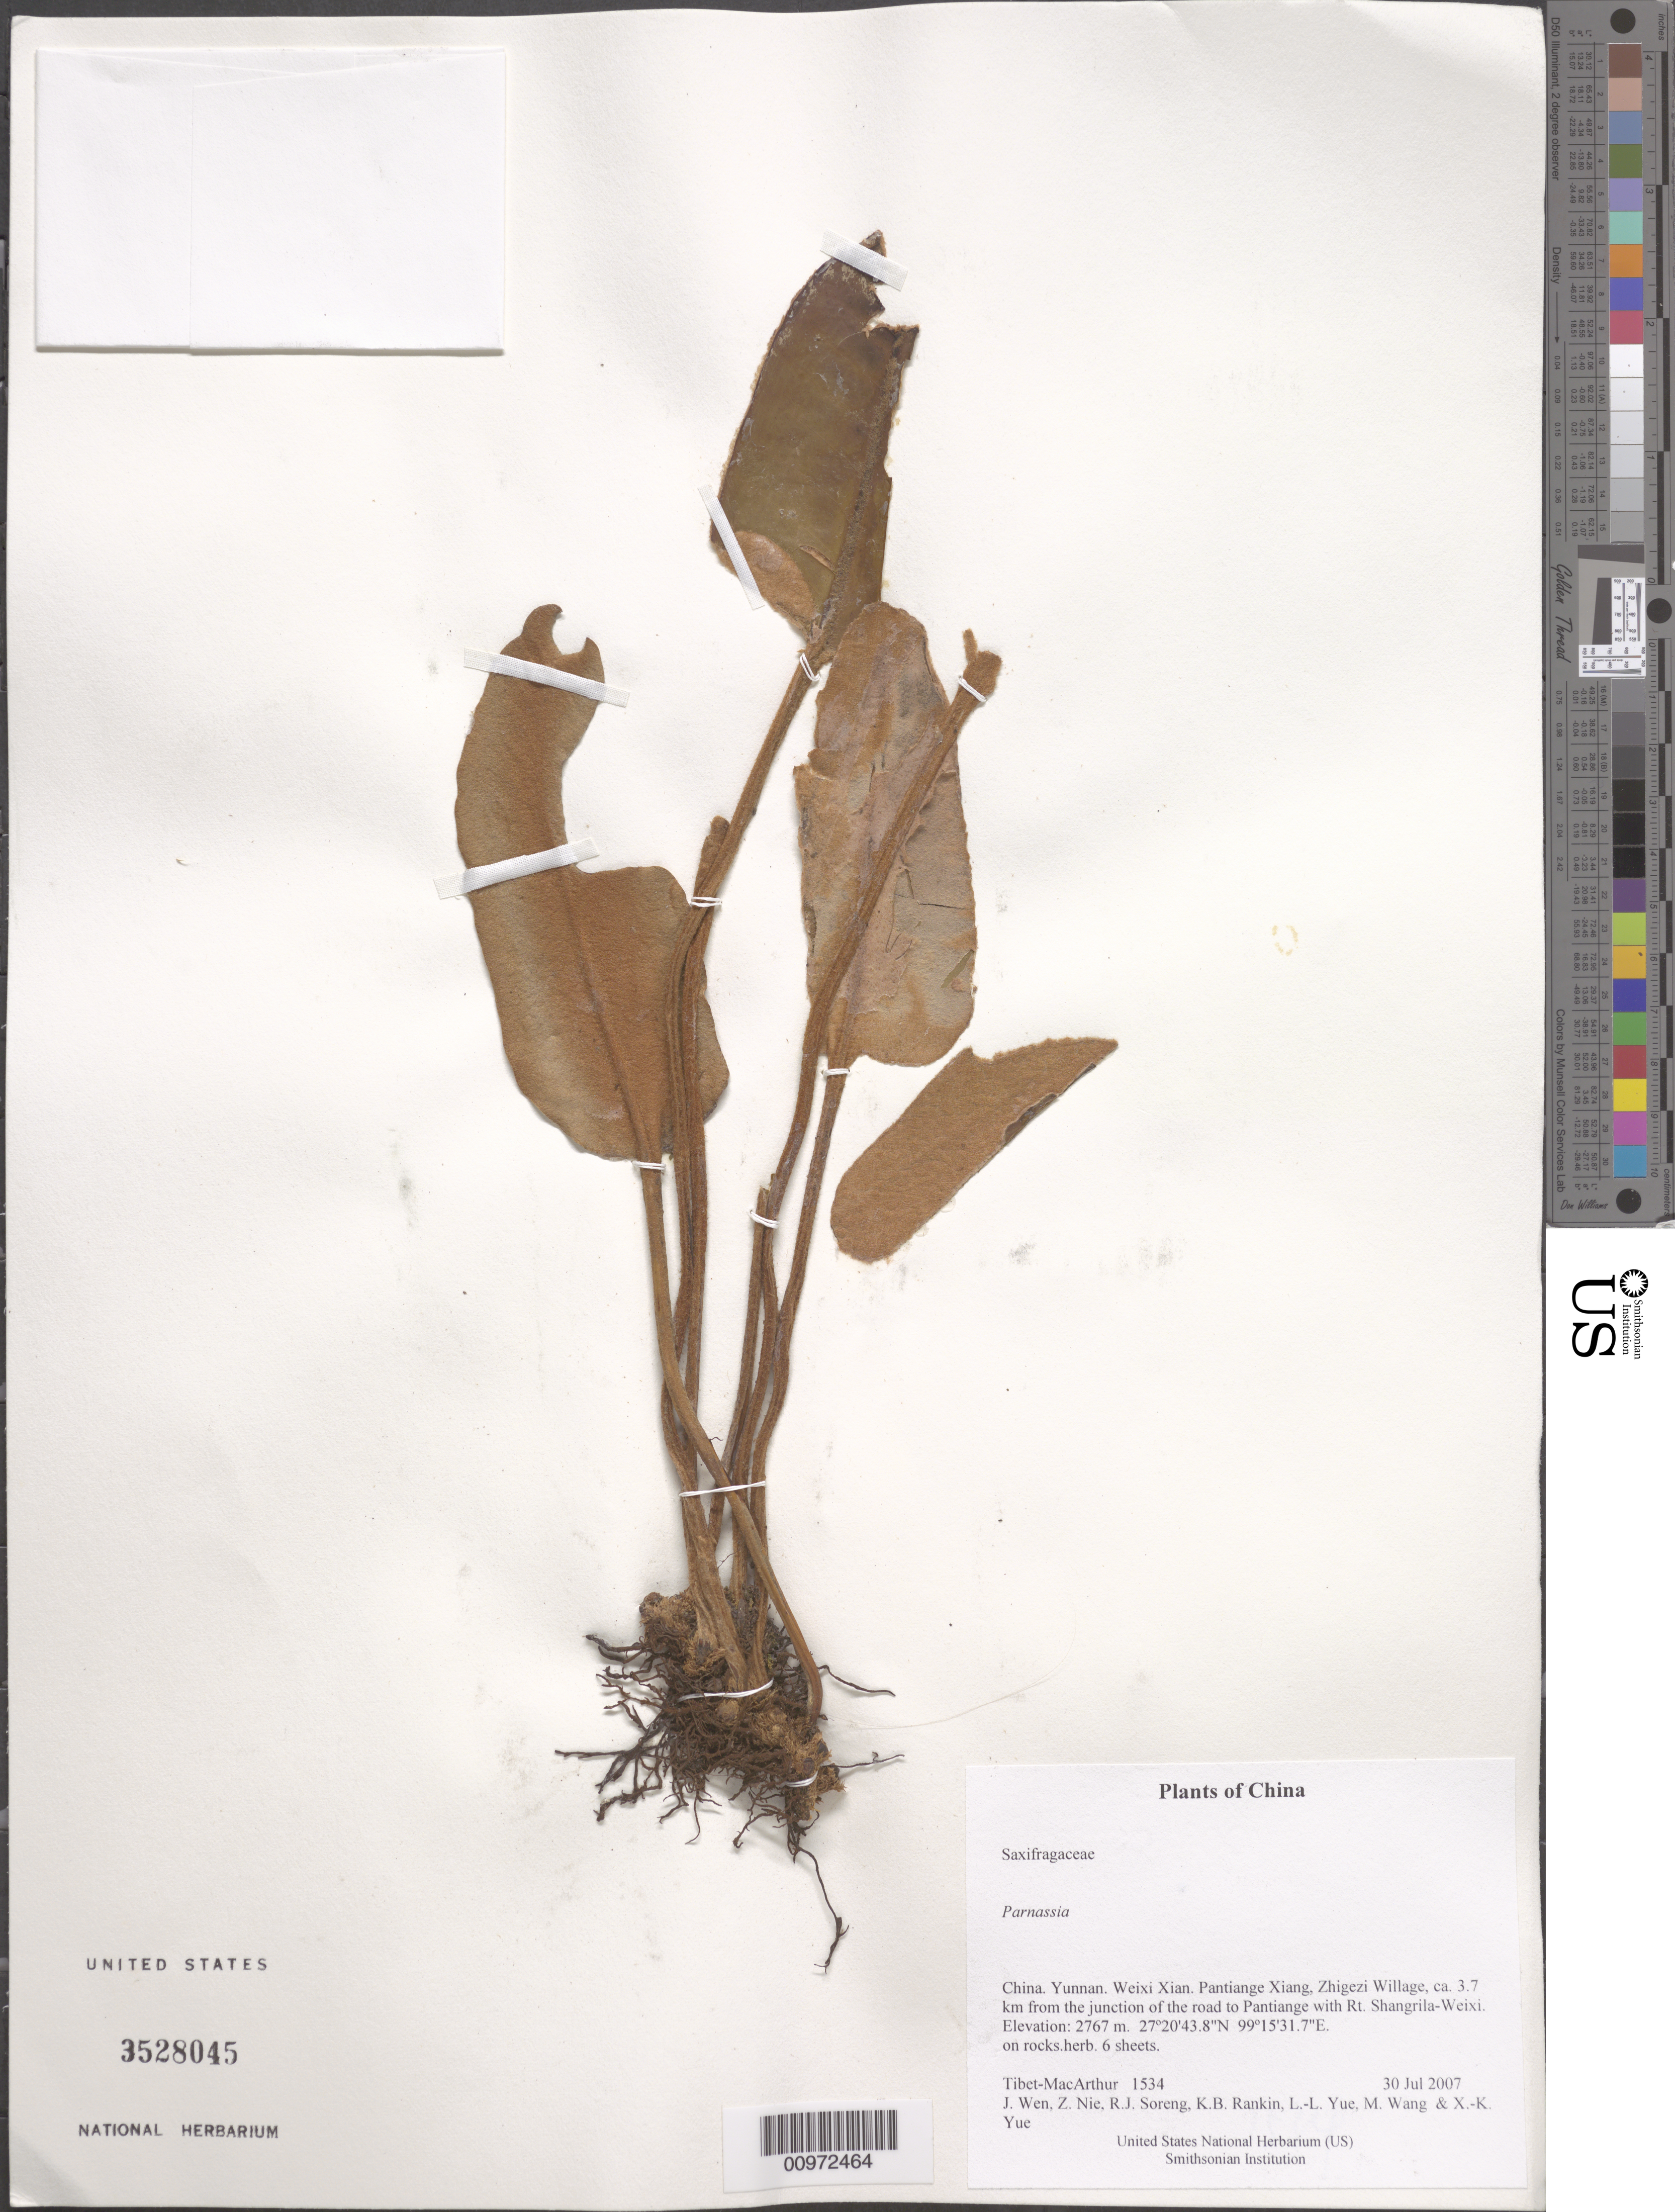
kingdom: Plantae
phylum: Tracheophyta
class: Magnoliopsida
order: Celastrales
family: Parnassiaceae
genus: Parnassia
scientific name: Parnassia sp.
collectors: Tibet-MacArthur, J. Wen, Z. Nie, R. J. Soreng, K. Rankin, L. Yue, M. Wang & X. Yue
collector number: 1534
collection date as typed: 30 Jul 2007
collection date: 2007-07-30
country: China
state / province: Yunnan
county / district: Weixi Xian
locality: Pantiange Xiang, Zhigezi Willage, ca. 3.7 km from the junction of the road to Pantiange with Rt. Shangrila-Weixi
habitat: On rocks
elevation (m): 2767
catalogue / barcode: US 3528045